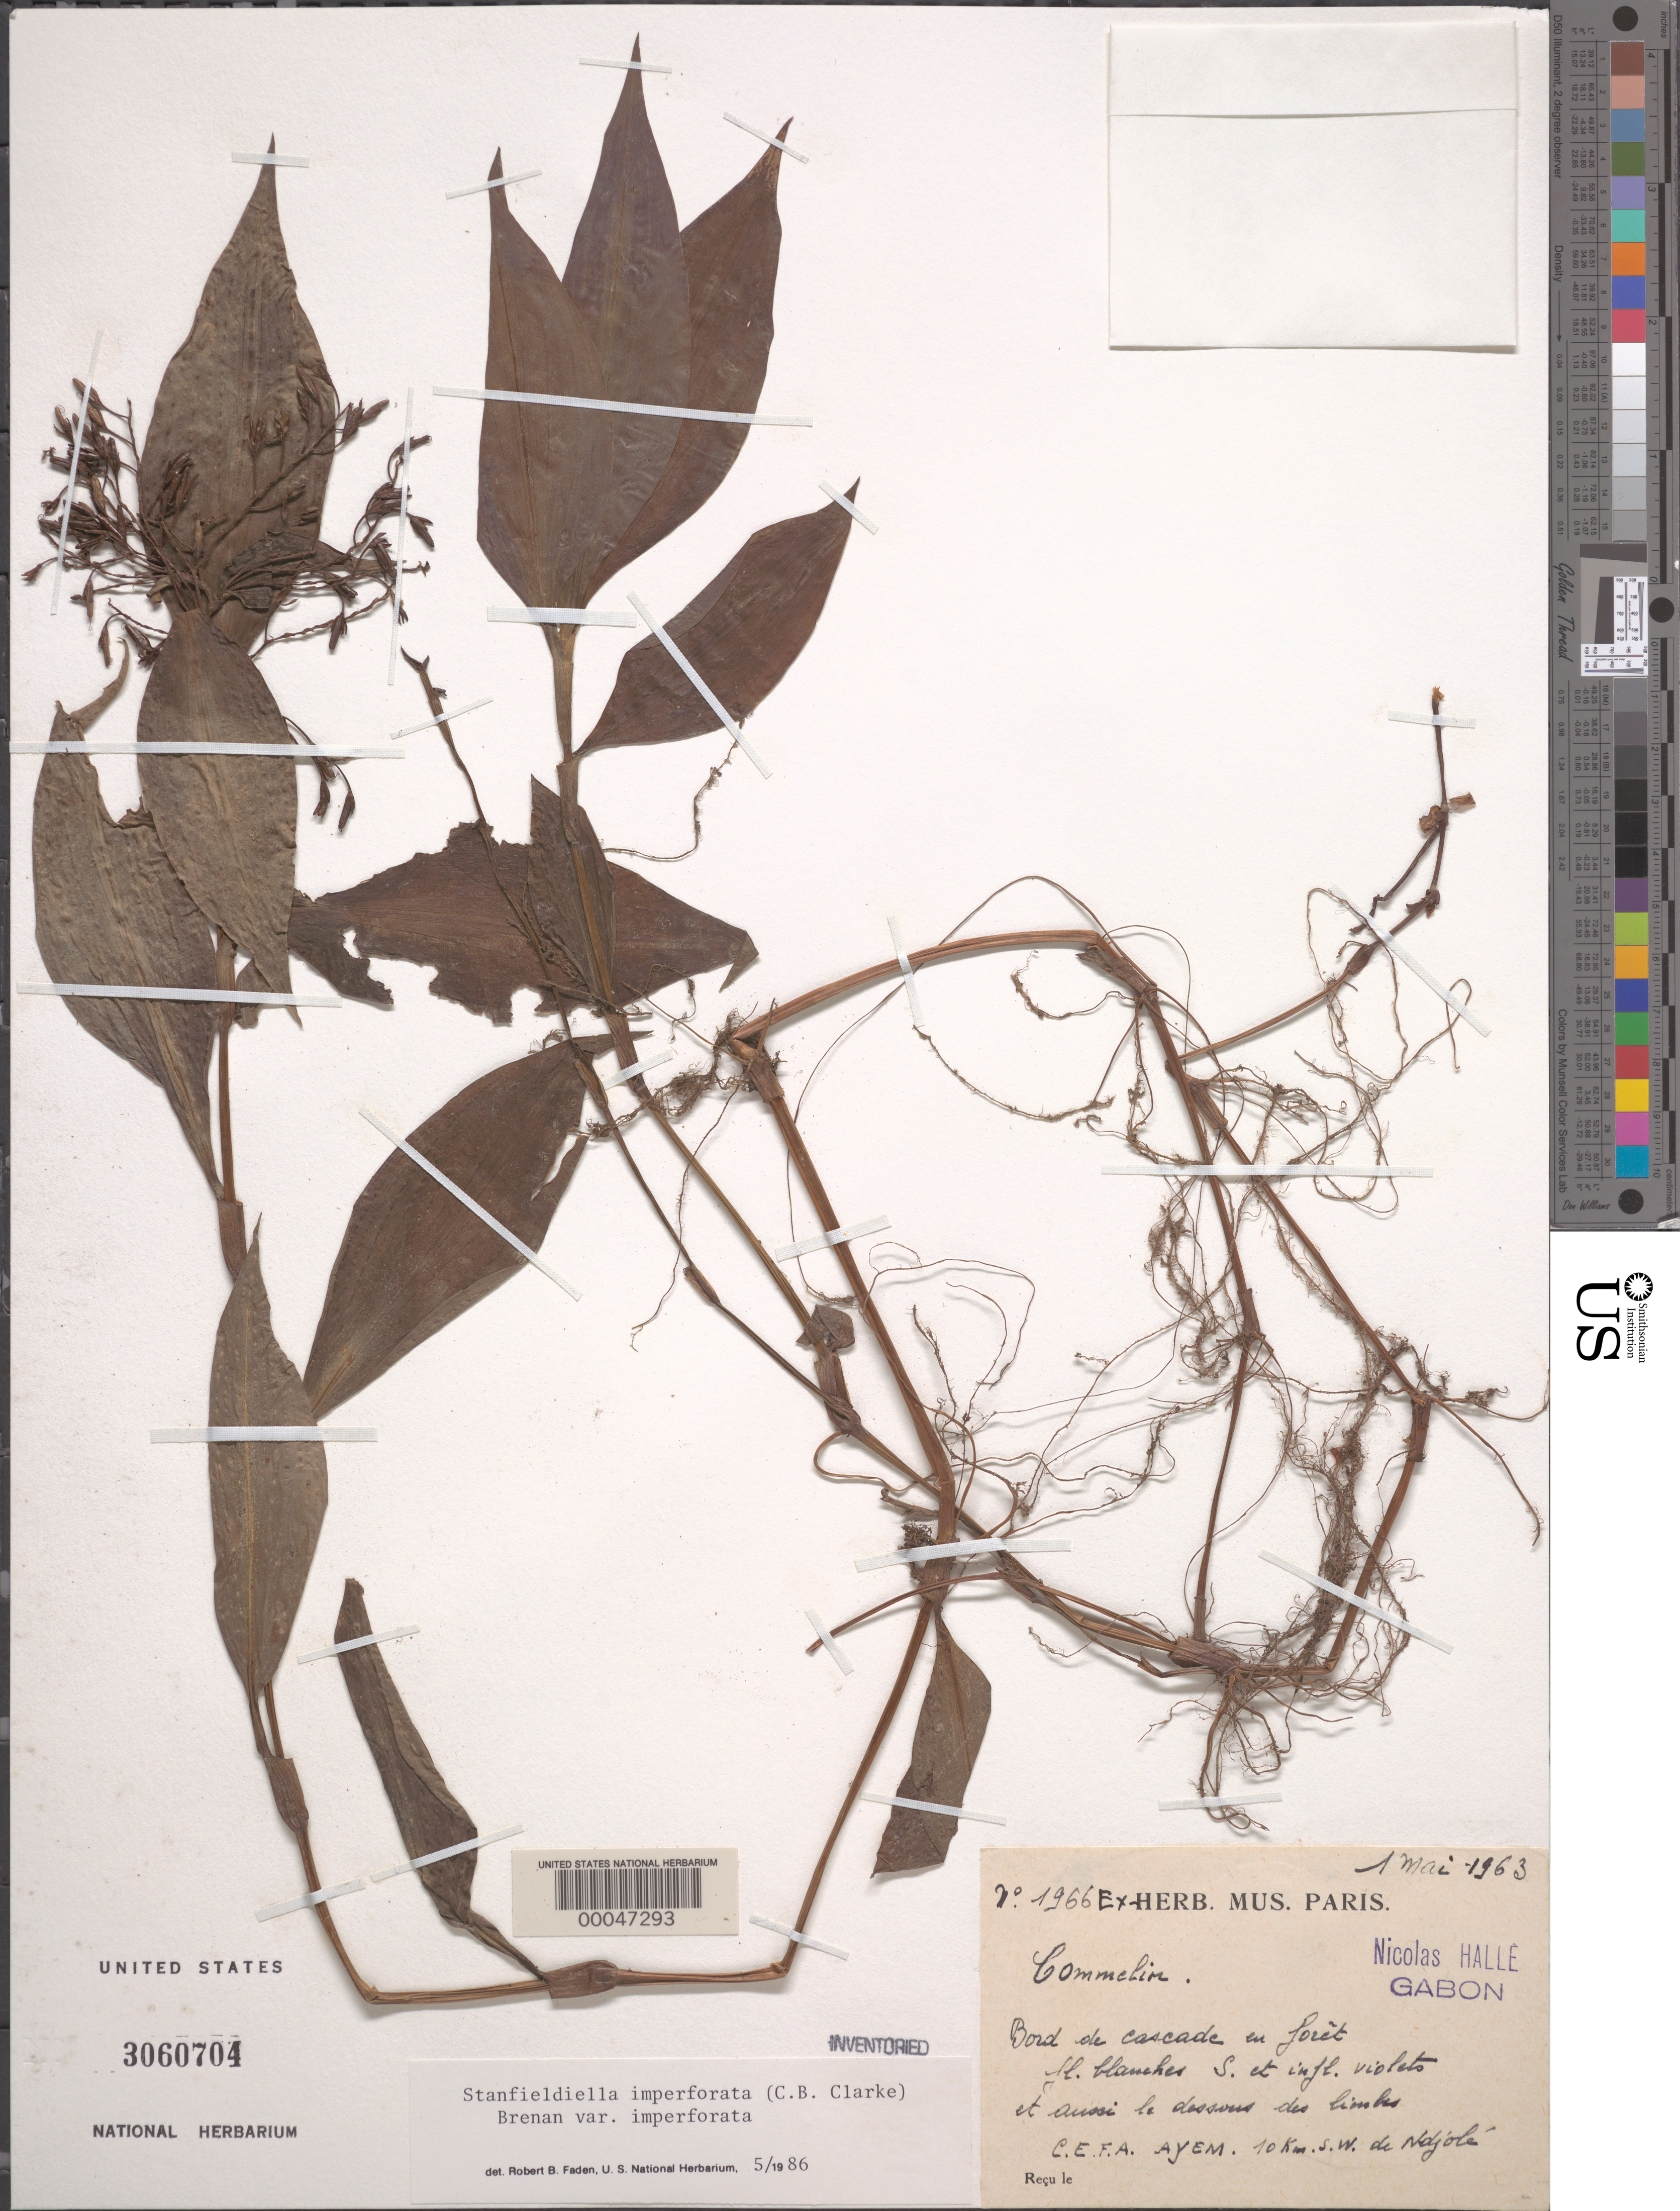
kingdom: Plantae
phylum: Tracheophyta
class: Liliopsida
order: Commelinales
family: Commelinaceae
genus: Stanfieldiella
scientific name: Stanfieldiella imperforata var. imperforata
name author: (C.B. Clarke) Brenan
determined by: Faden, Robert B., (US), Smithsonian Institution - National Museum of Natural History (UNITED STATES)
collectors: N. Hallé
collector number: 1966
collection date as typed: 01 May 1963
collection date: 1963-05-01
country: Gabon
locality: SW of Ndjole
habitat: Near waterfall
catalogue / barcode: US 3060704